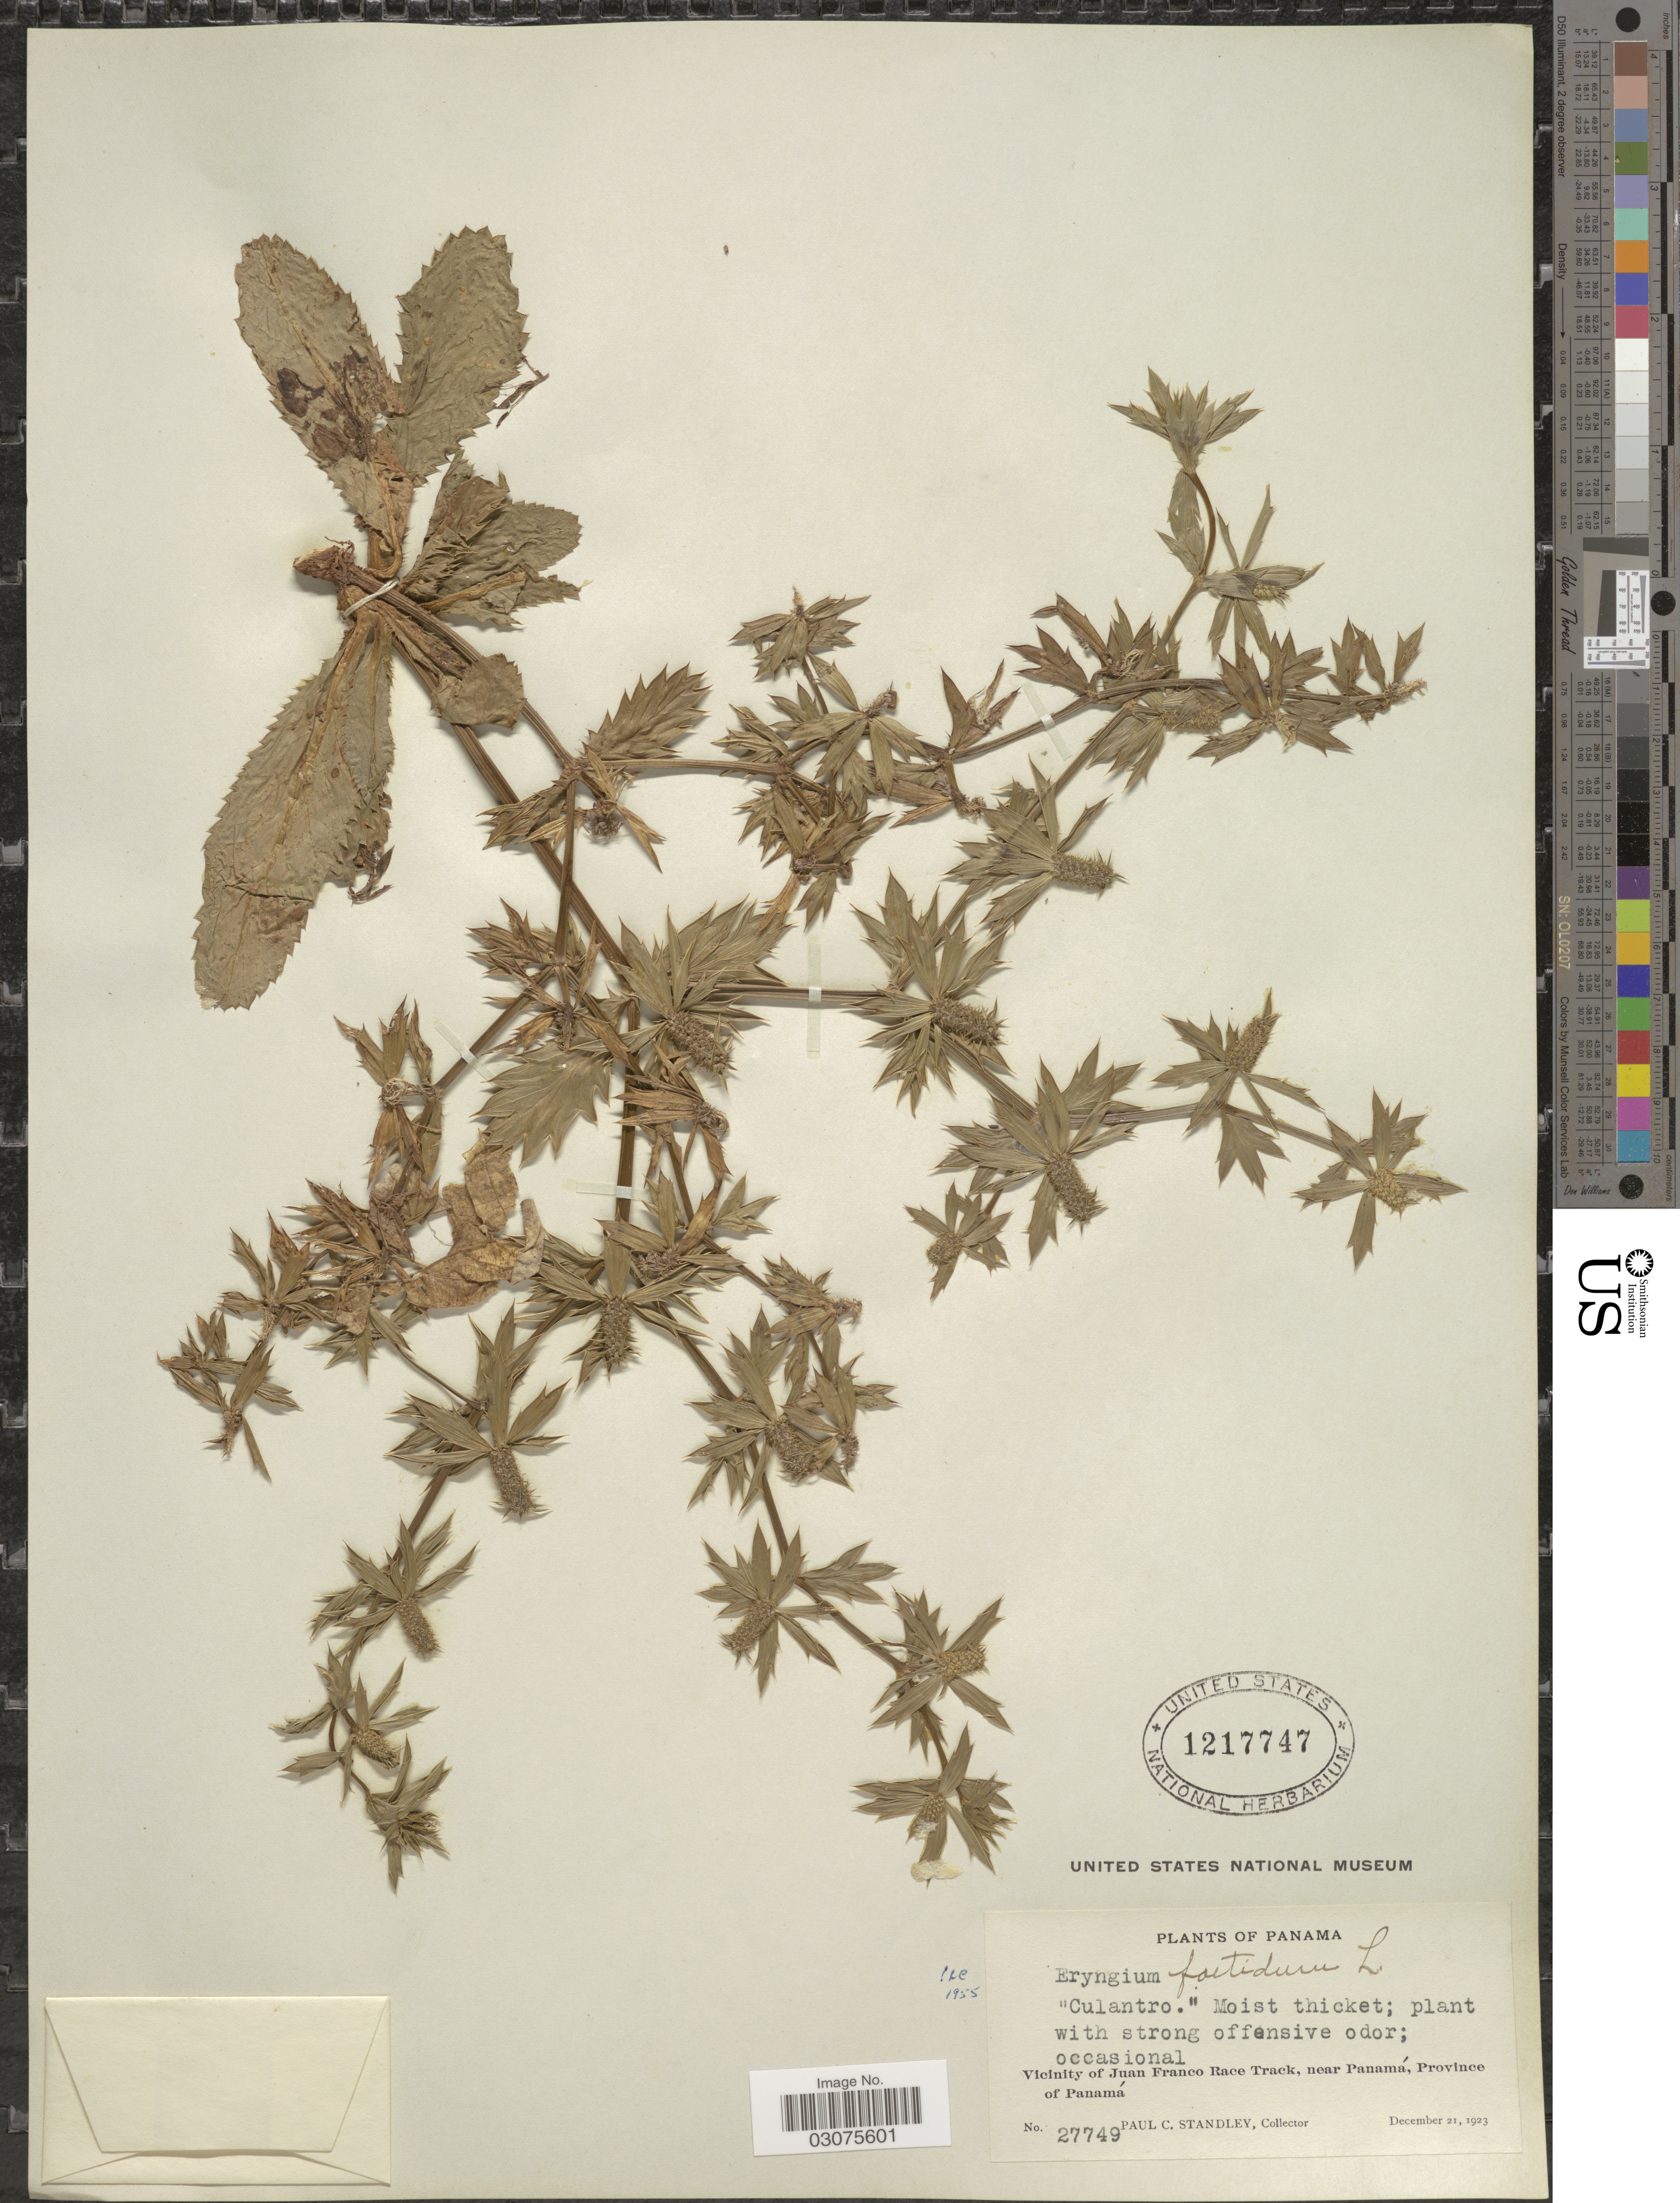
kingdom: Plantae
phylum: Tracheophyta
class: Magnoliopsida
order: Apiales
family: Apiaceae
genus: Eryngium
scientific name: Eryngium foetidum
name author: L.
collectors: P. C. Standley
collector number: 27749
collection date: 1923-12-21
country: Panama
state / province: Panamá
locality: Vicinity of Juan Franco Race Track, near Panamá.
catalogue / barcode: US 1217747